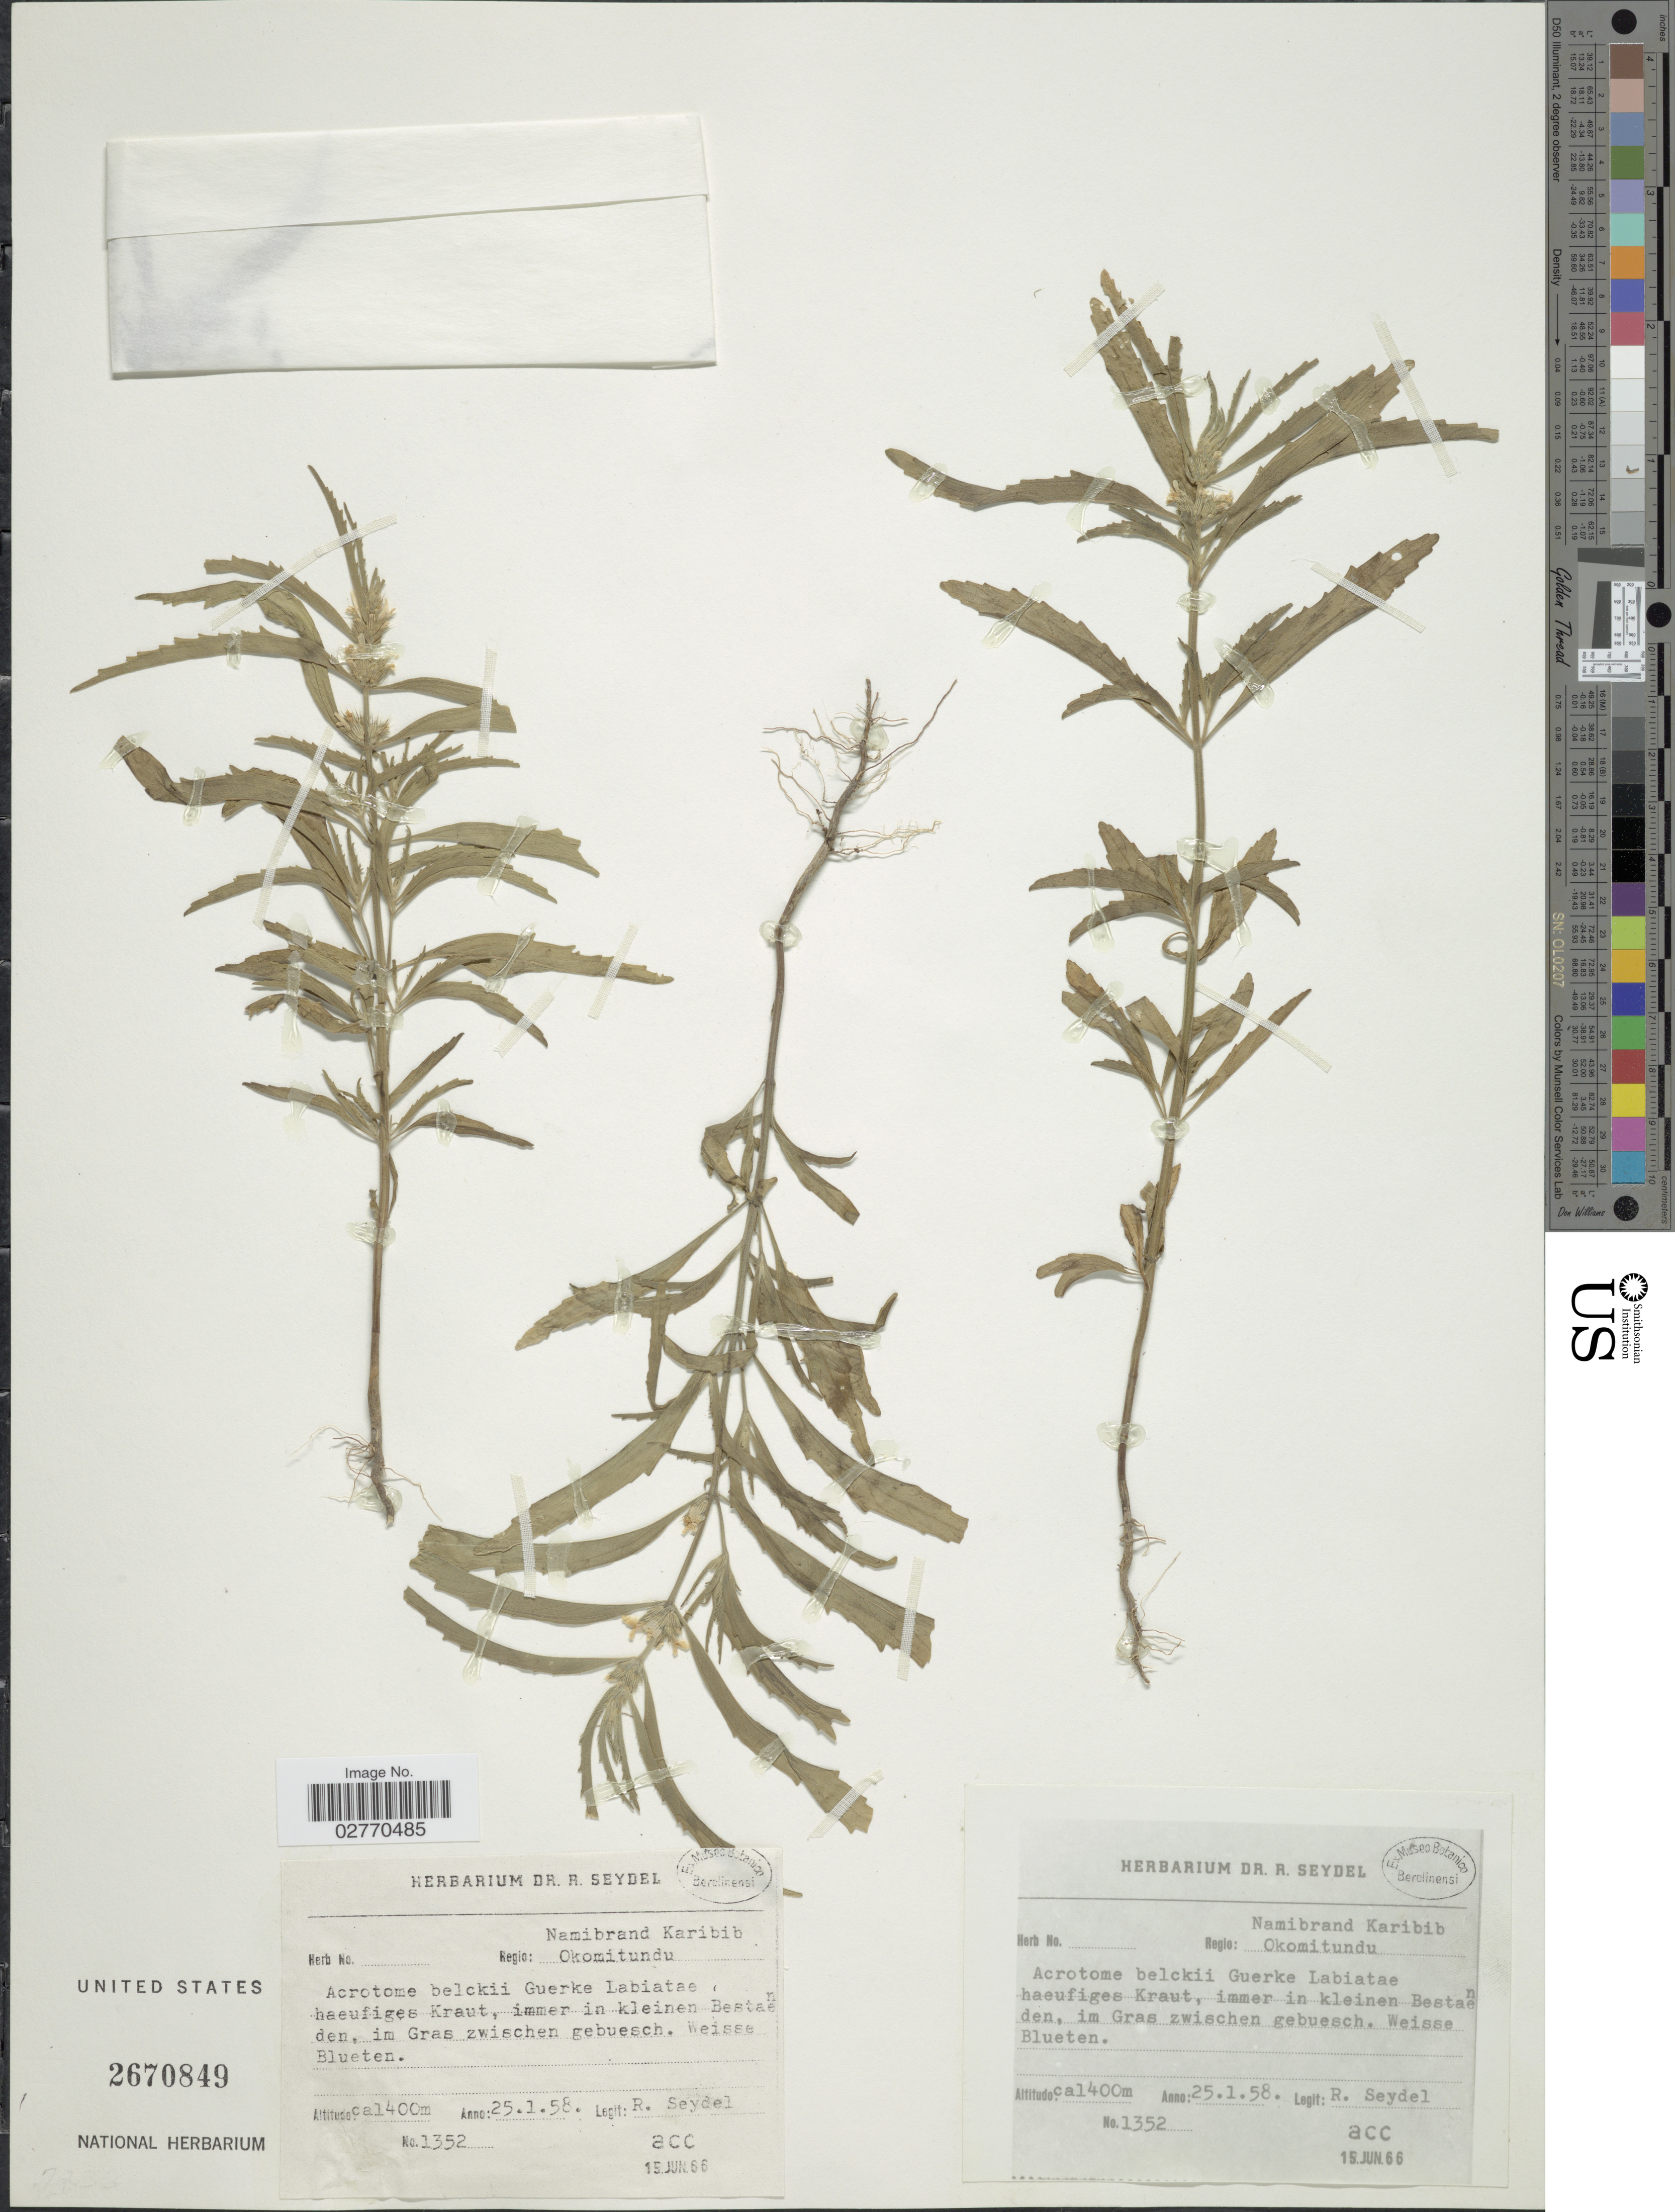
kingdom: Plantae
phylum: Tracheophyta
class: Magnoliopsida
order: Lamiales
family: Lamiaceae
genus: Acrotome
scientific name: Acrotome belckii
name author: Gürke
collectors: R. Seydel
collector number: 1352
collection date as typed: Transcribed d/m/y: 25/1/58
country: Namibia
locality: Namibrand Karibib, Okomitundu.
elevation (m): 1400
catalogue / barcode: US 2670849